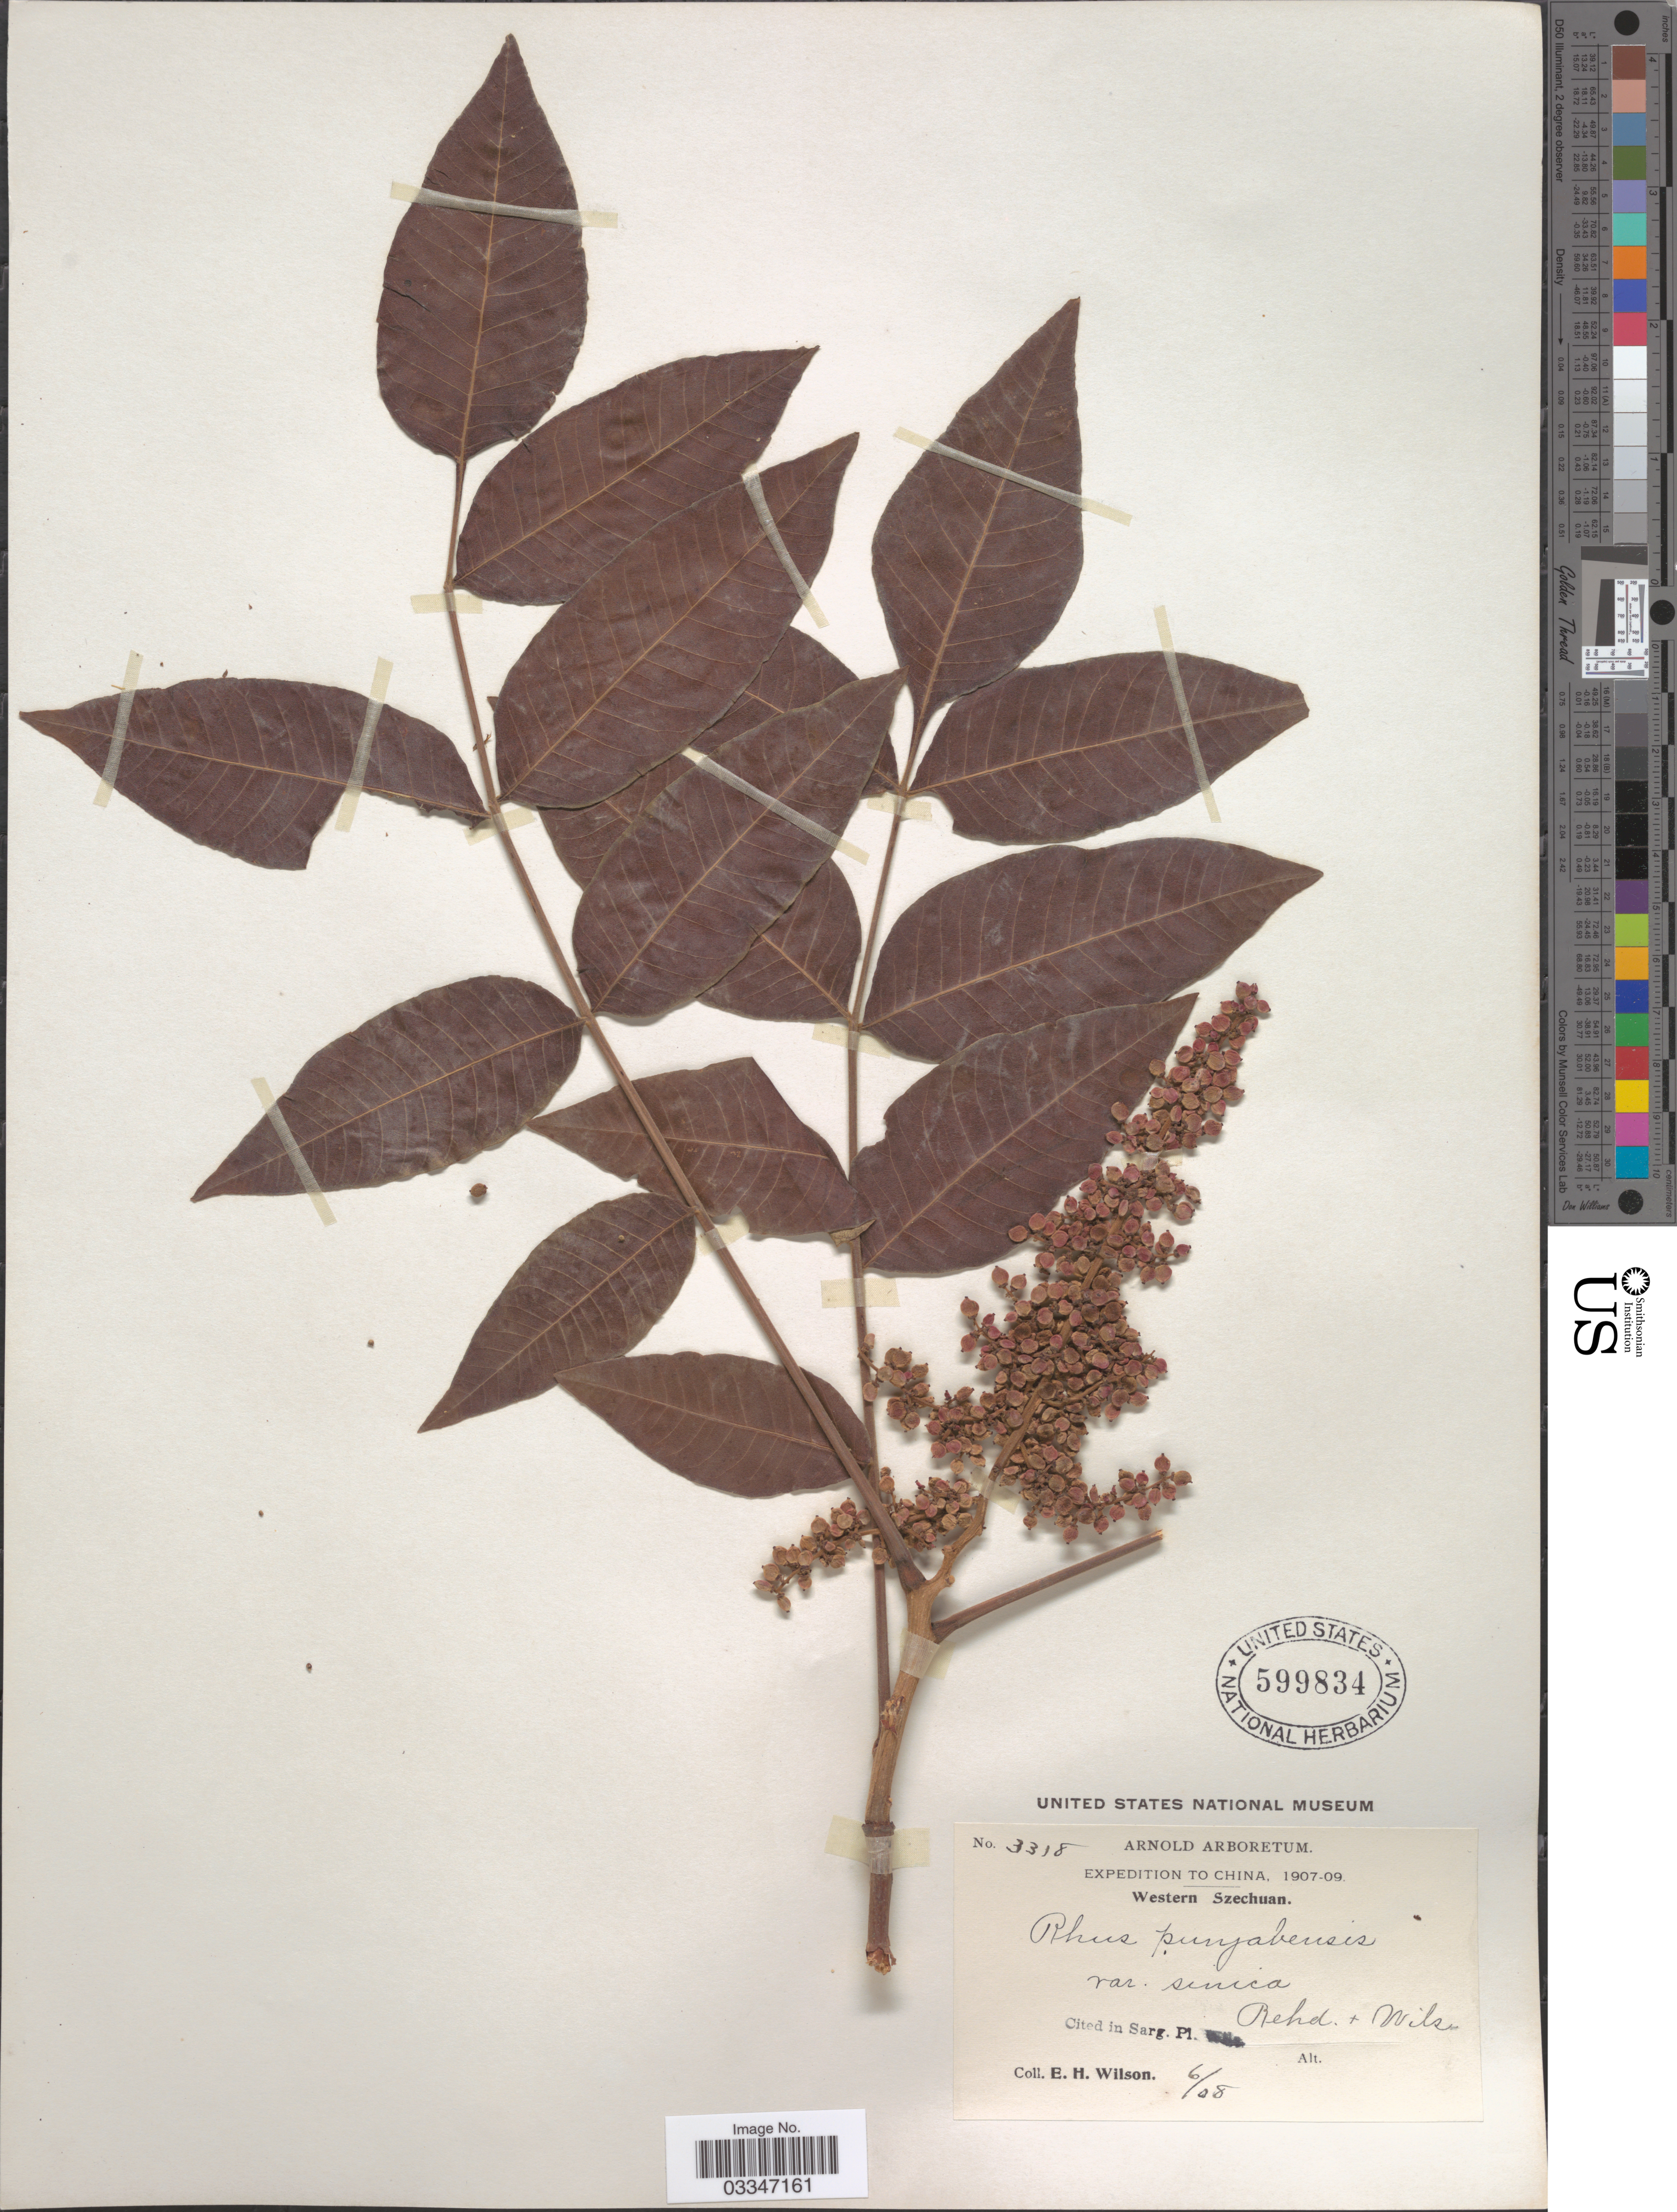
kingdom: Plantae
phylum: Tracheophyta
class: Magnoliopsida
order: Sapindales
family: Anacardiaceae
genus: Rhus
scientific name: Rhus punjabensis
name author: J. L. Stewart ex Brandis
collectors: E. Wilson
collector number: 3318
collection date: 1908-06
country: China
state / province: Sichuan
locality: Western Szechuan.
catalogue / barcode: US 599834